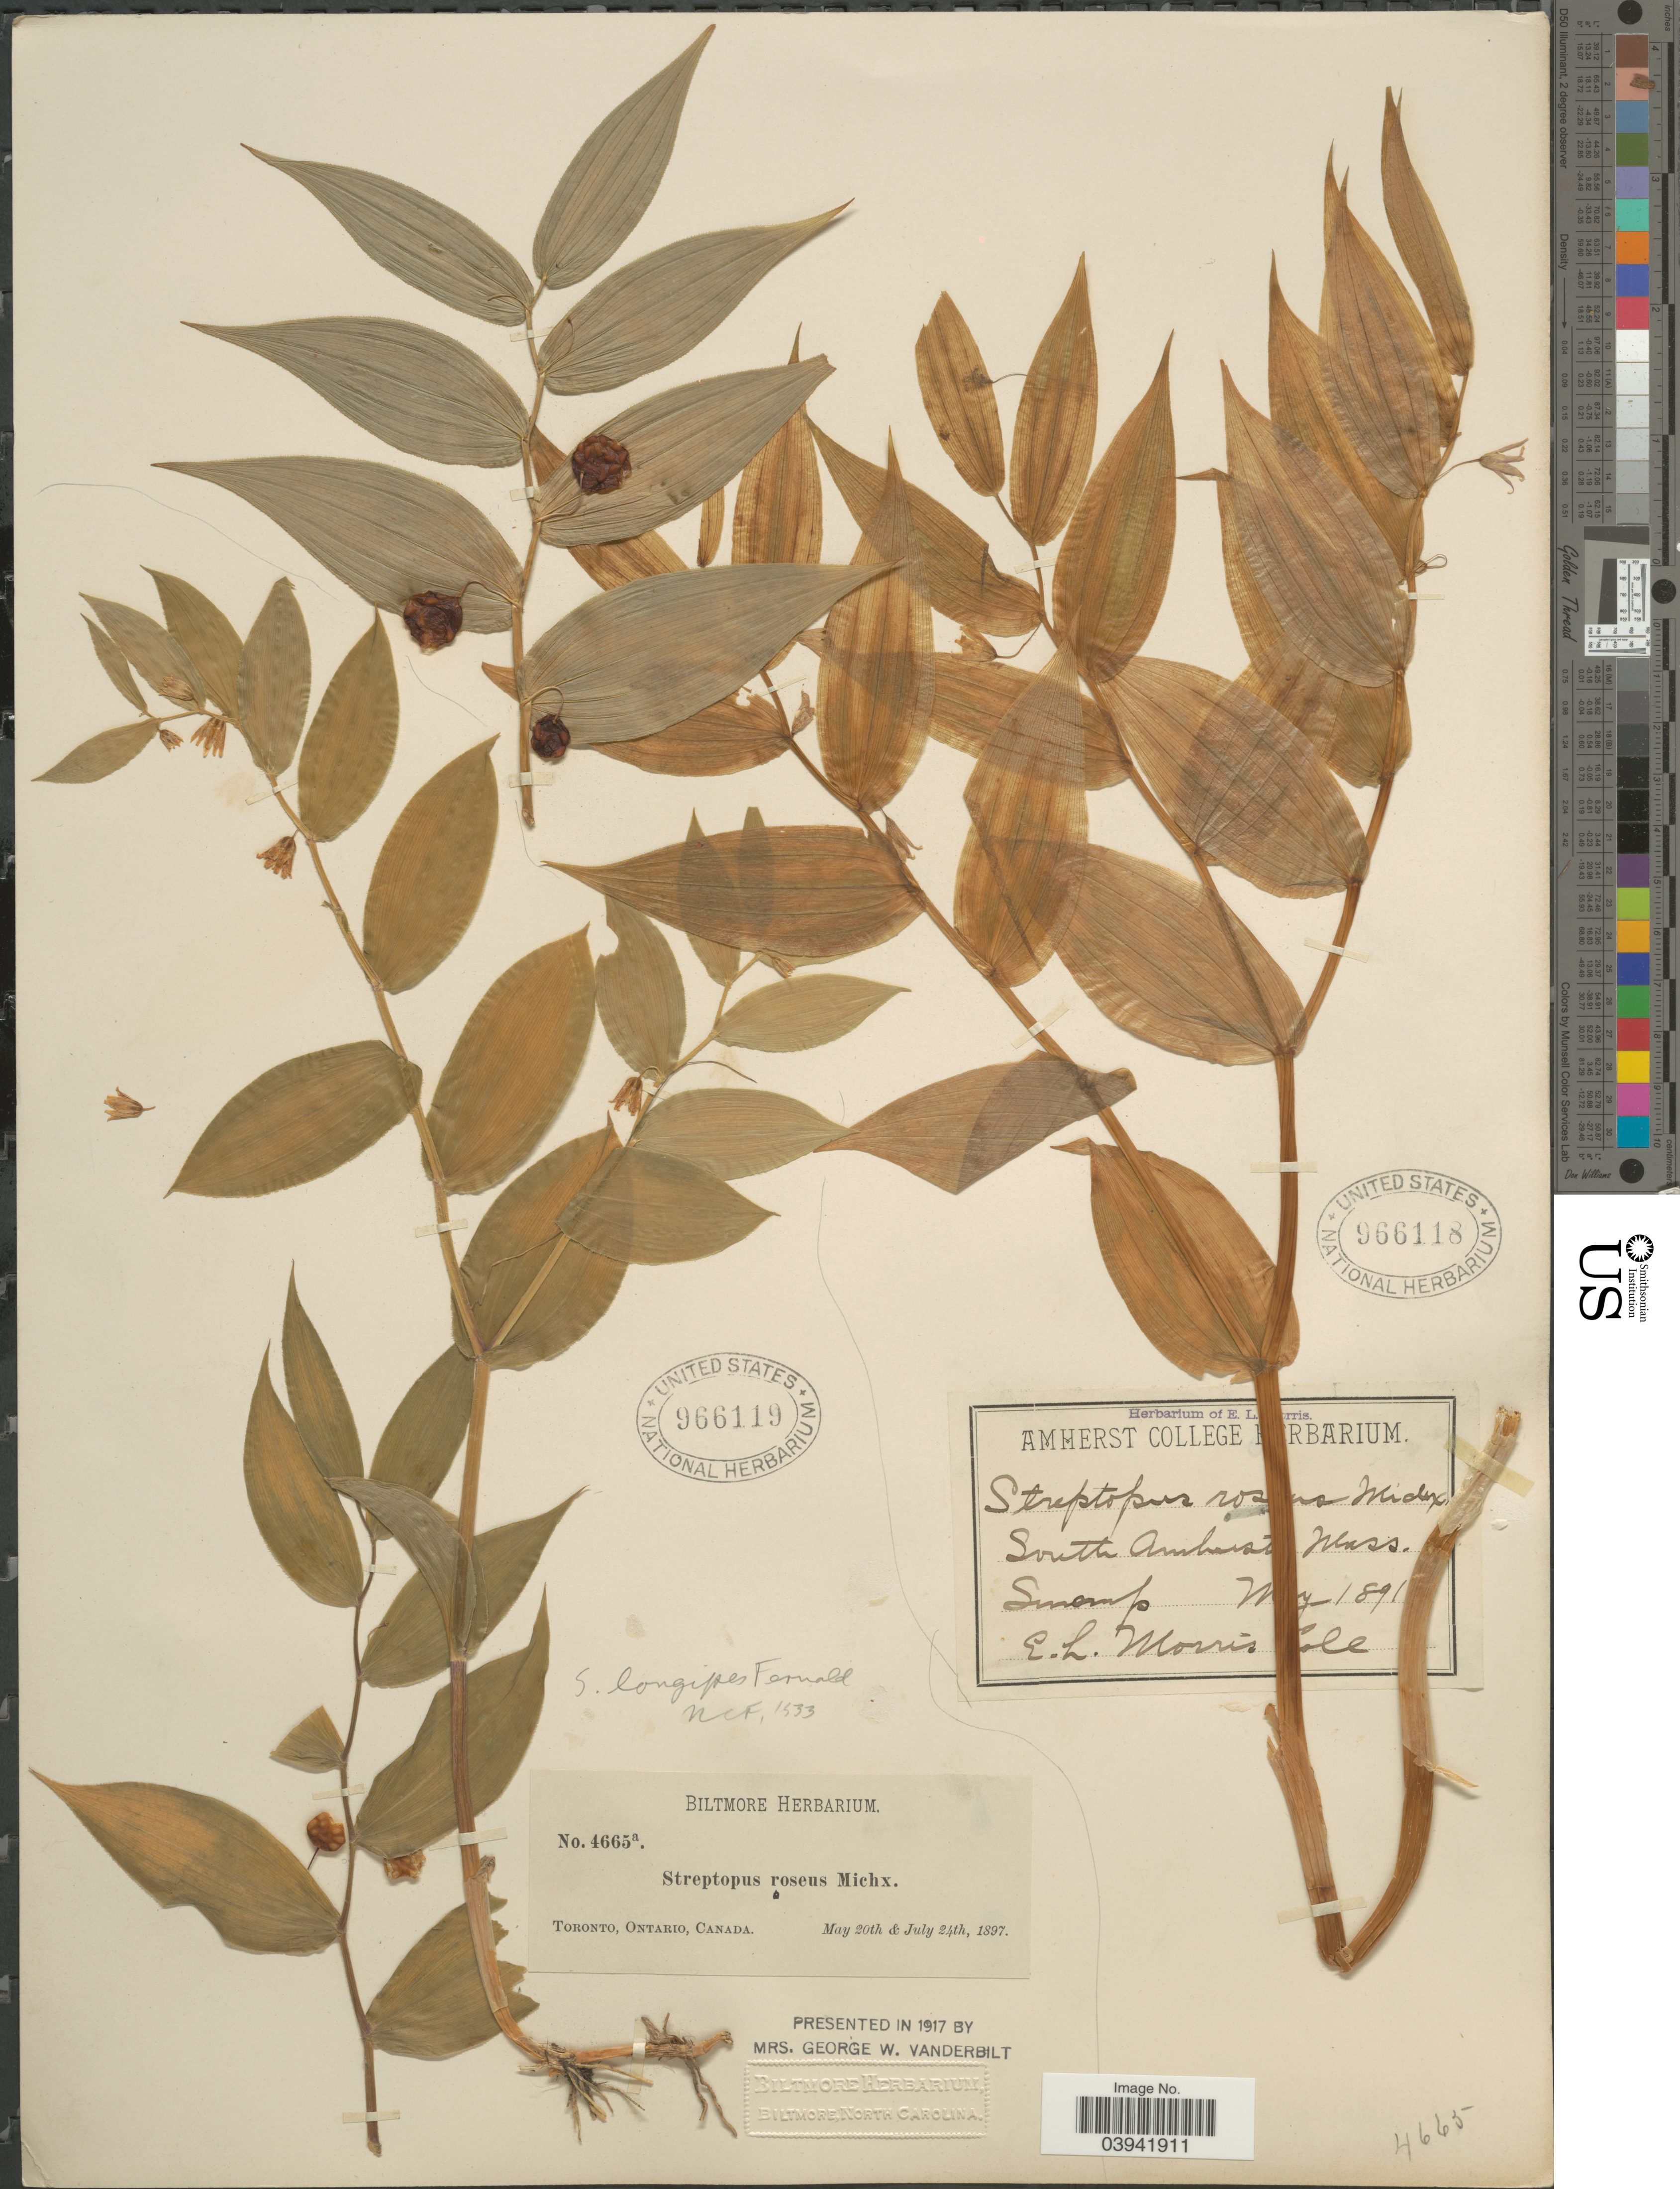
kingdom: Plantae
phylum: Tracheophyta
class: Liliopsida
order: Liliales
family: Liliaceae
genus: Streptopus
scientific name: Streptopus roseus var. longipes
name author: (Fernald) Fassett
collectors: E. L. Morris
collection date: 1891-05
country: United States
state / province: Massachusetts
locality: South Amhurst.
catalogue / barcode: US 966118